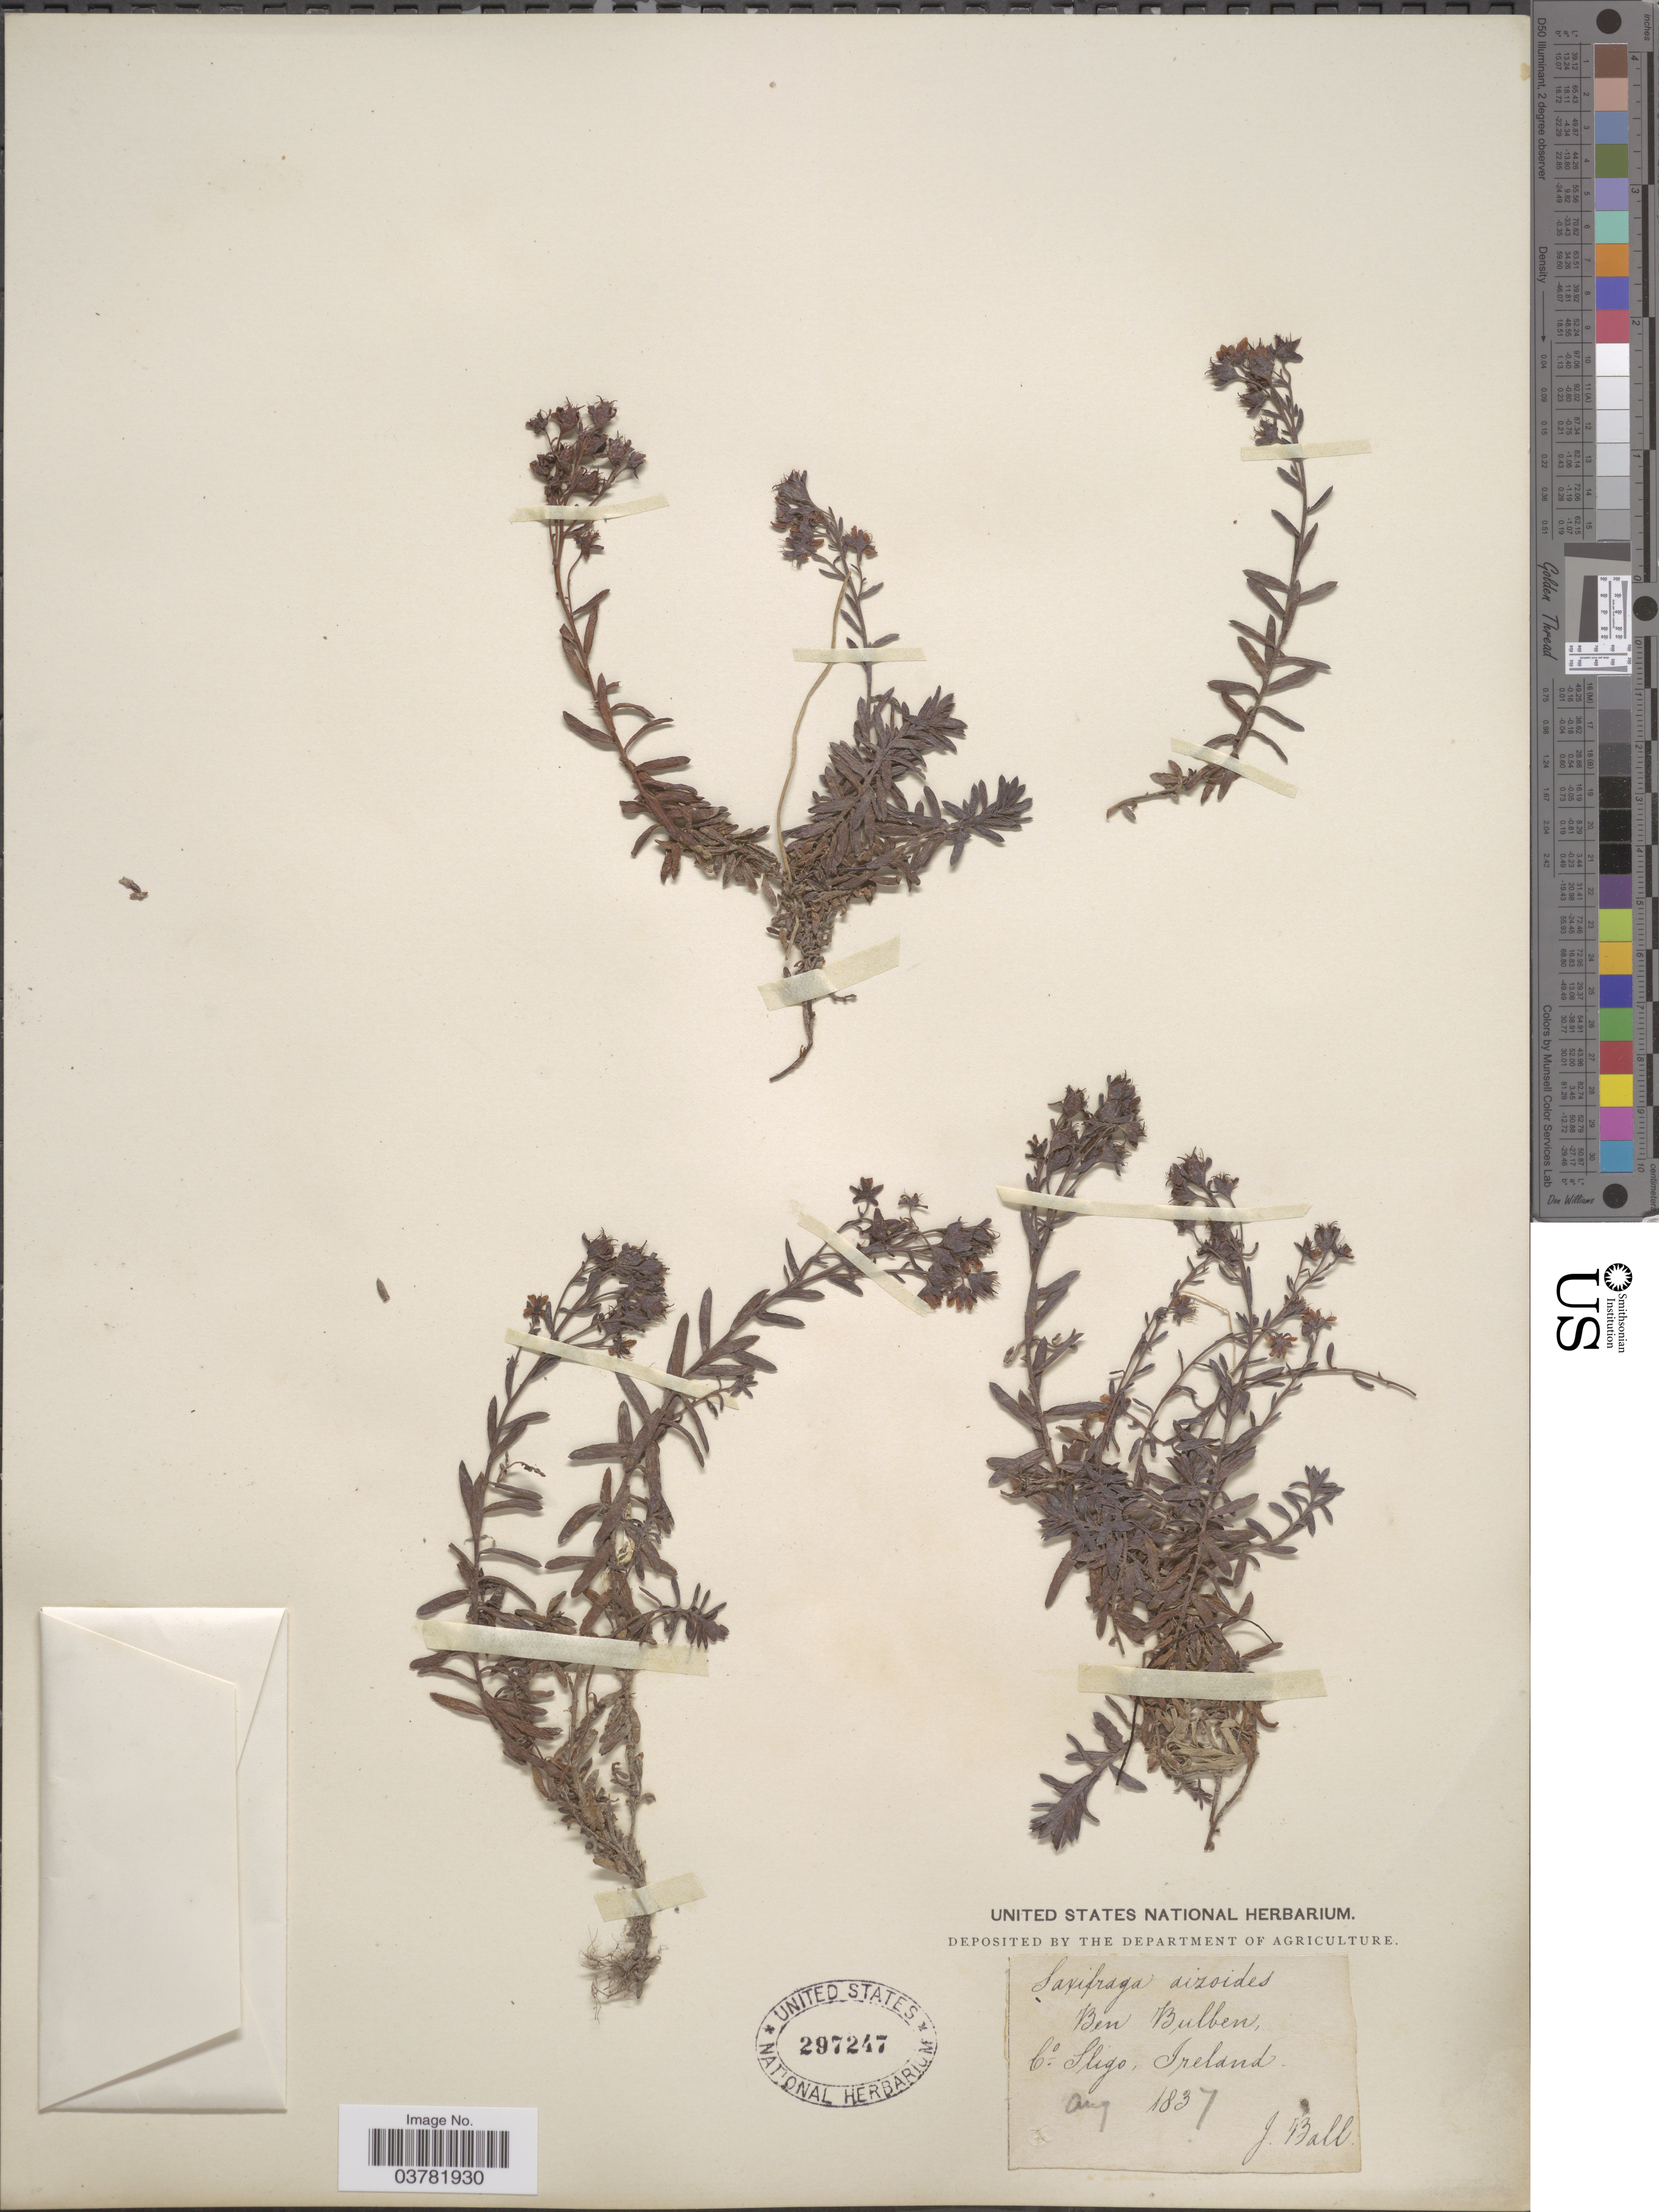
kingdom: Plantae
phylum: Tracheophyta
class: Magnoliopsida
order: Saxifragales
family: Saxifragaceae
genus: Saxifraga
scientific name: Saxifraga aizoides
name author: L.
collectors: J. Ball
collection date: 1837-08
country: Ireland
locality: Ben Bulben, C° Sligo.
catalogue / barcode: US 297247